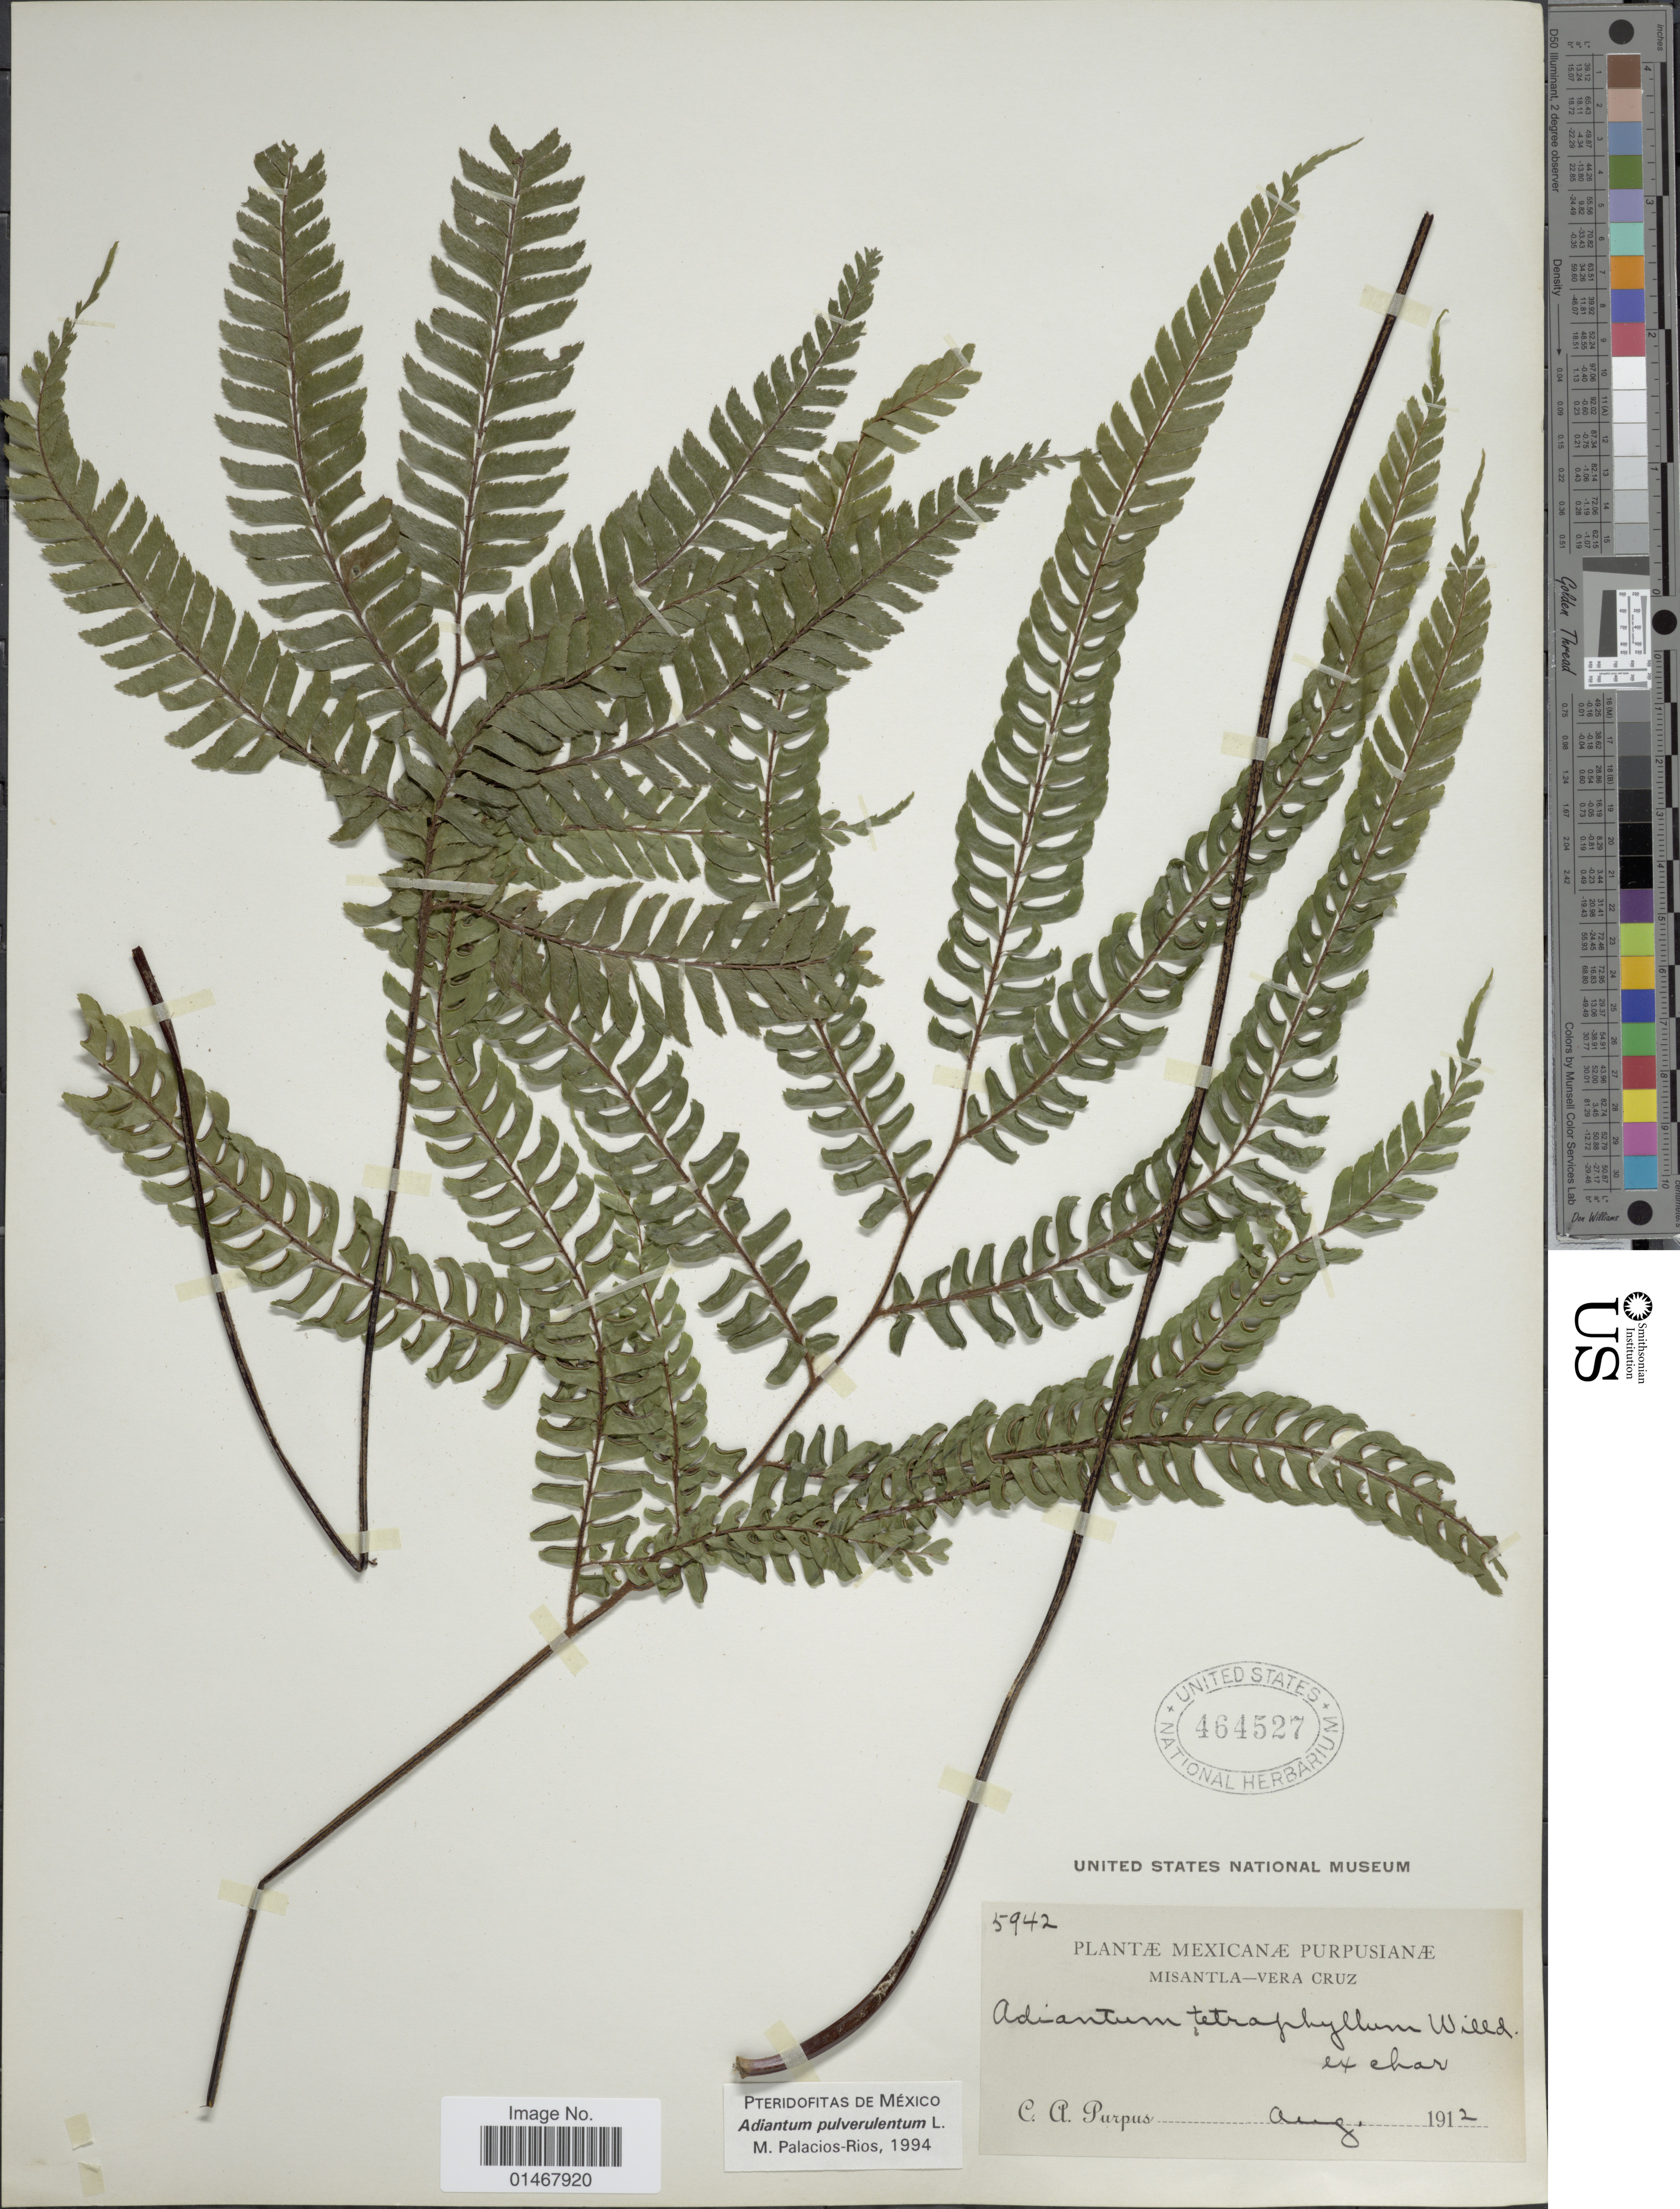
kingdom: Plantae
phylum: Tracheophyta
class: Polypodiopsida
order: Polypodiales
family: Pteridaceae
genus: Adiantum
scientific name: Adiantum pulverulentum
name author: L.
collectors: C. A. Purpus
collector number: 5942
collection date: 1912-08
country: Mexico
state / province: Veracruz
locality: Misantla-Vera Cruz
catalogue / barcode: US 464527